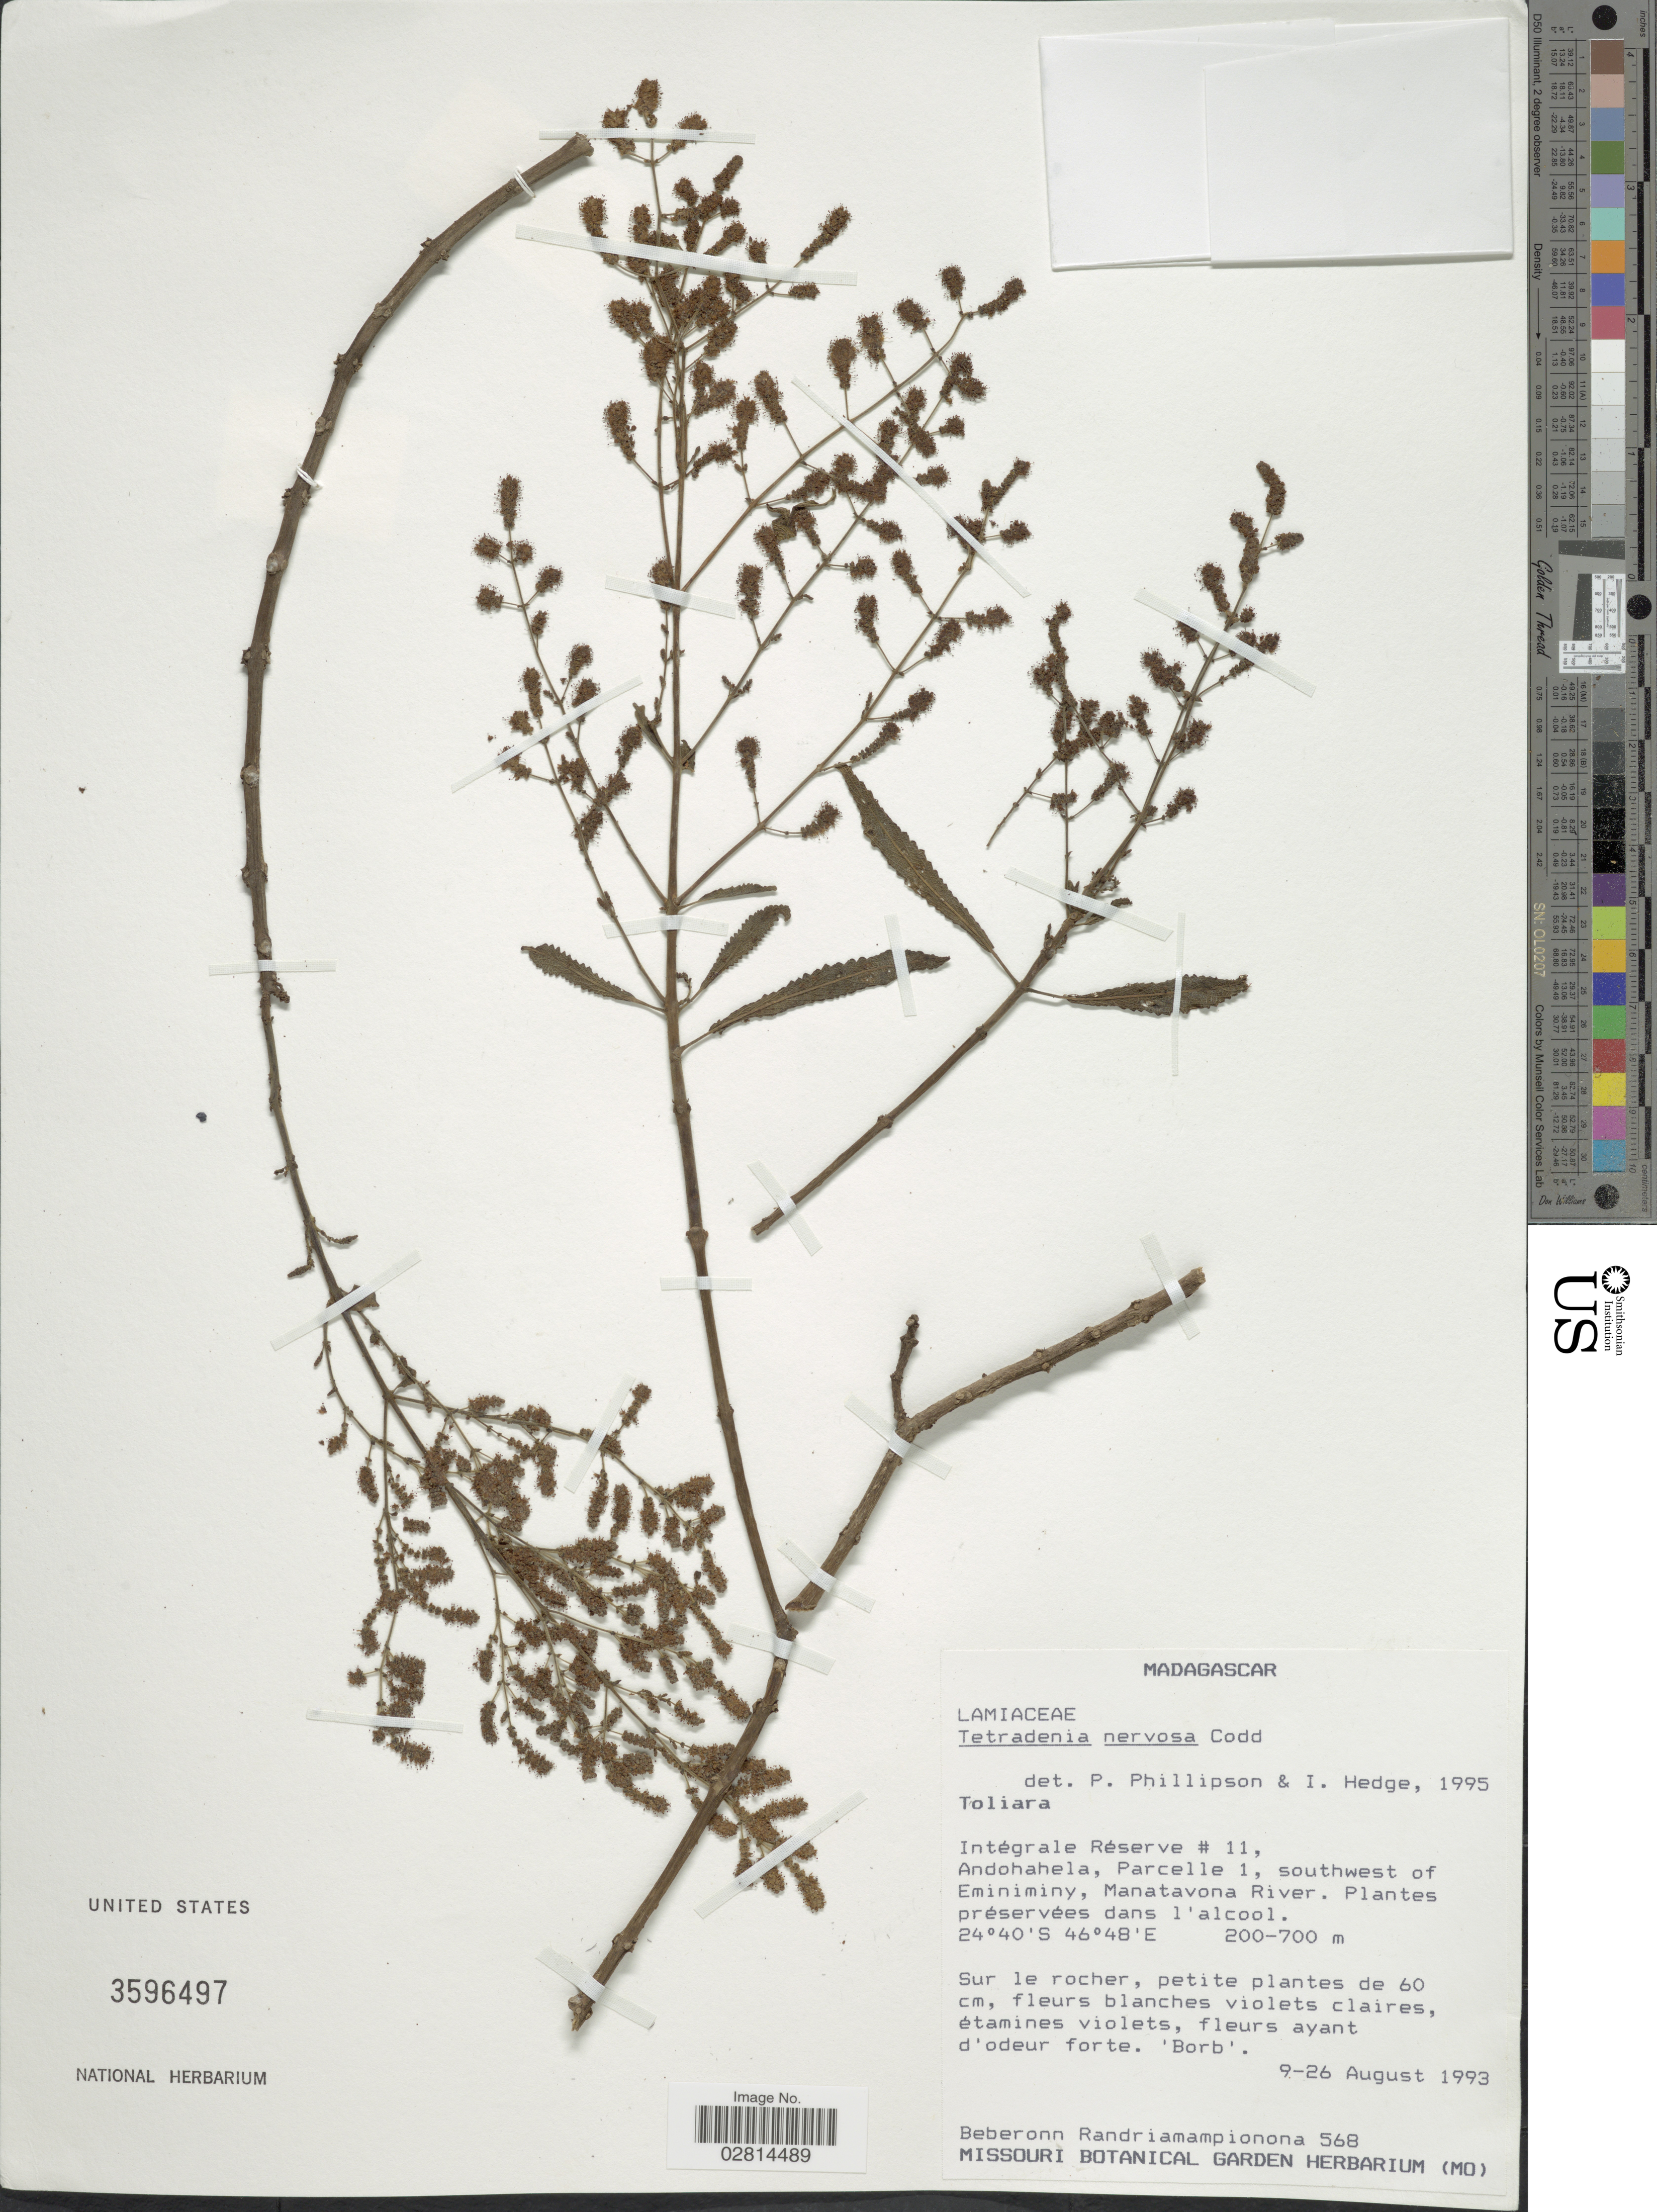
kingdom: Plantae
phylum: Tracheophyta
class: Magnoliopsida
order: Lamiales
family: Lamiaceae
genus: Tetradenia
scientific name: Tetradenia nervosa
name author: Codd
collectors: B. Randriamampionona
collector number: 568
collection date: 1993-08-09/1993-08-26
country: Madagascar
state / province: Anosy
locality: Intégrale Réserve # 11, Andohahela, Parcelle 1, southwest of Eminiminy, Manatavona River.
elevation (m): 200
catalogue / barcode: US 3596497